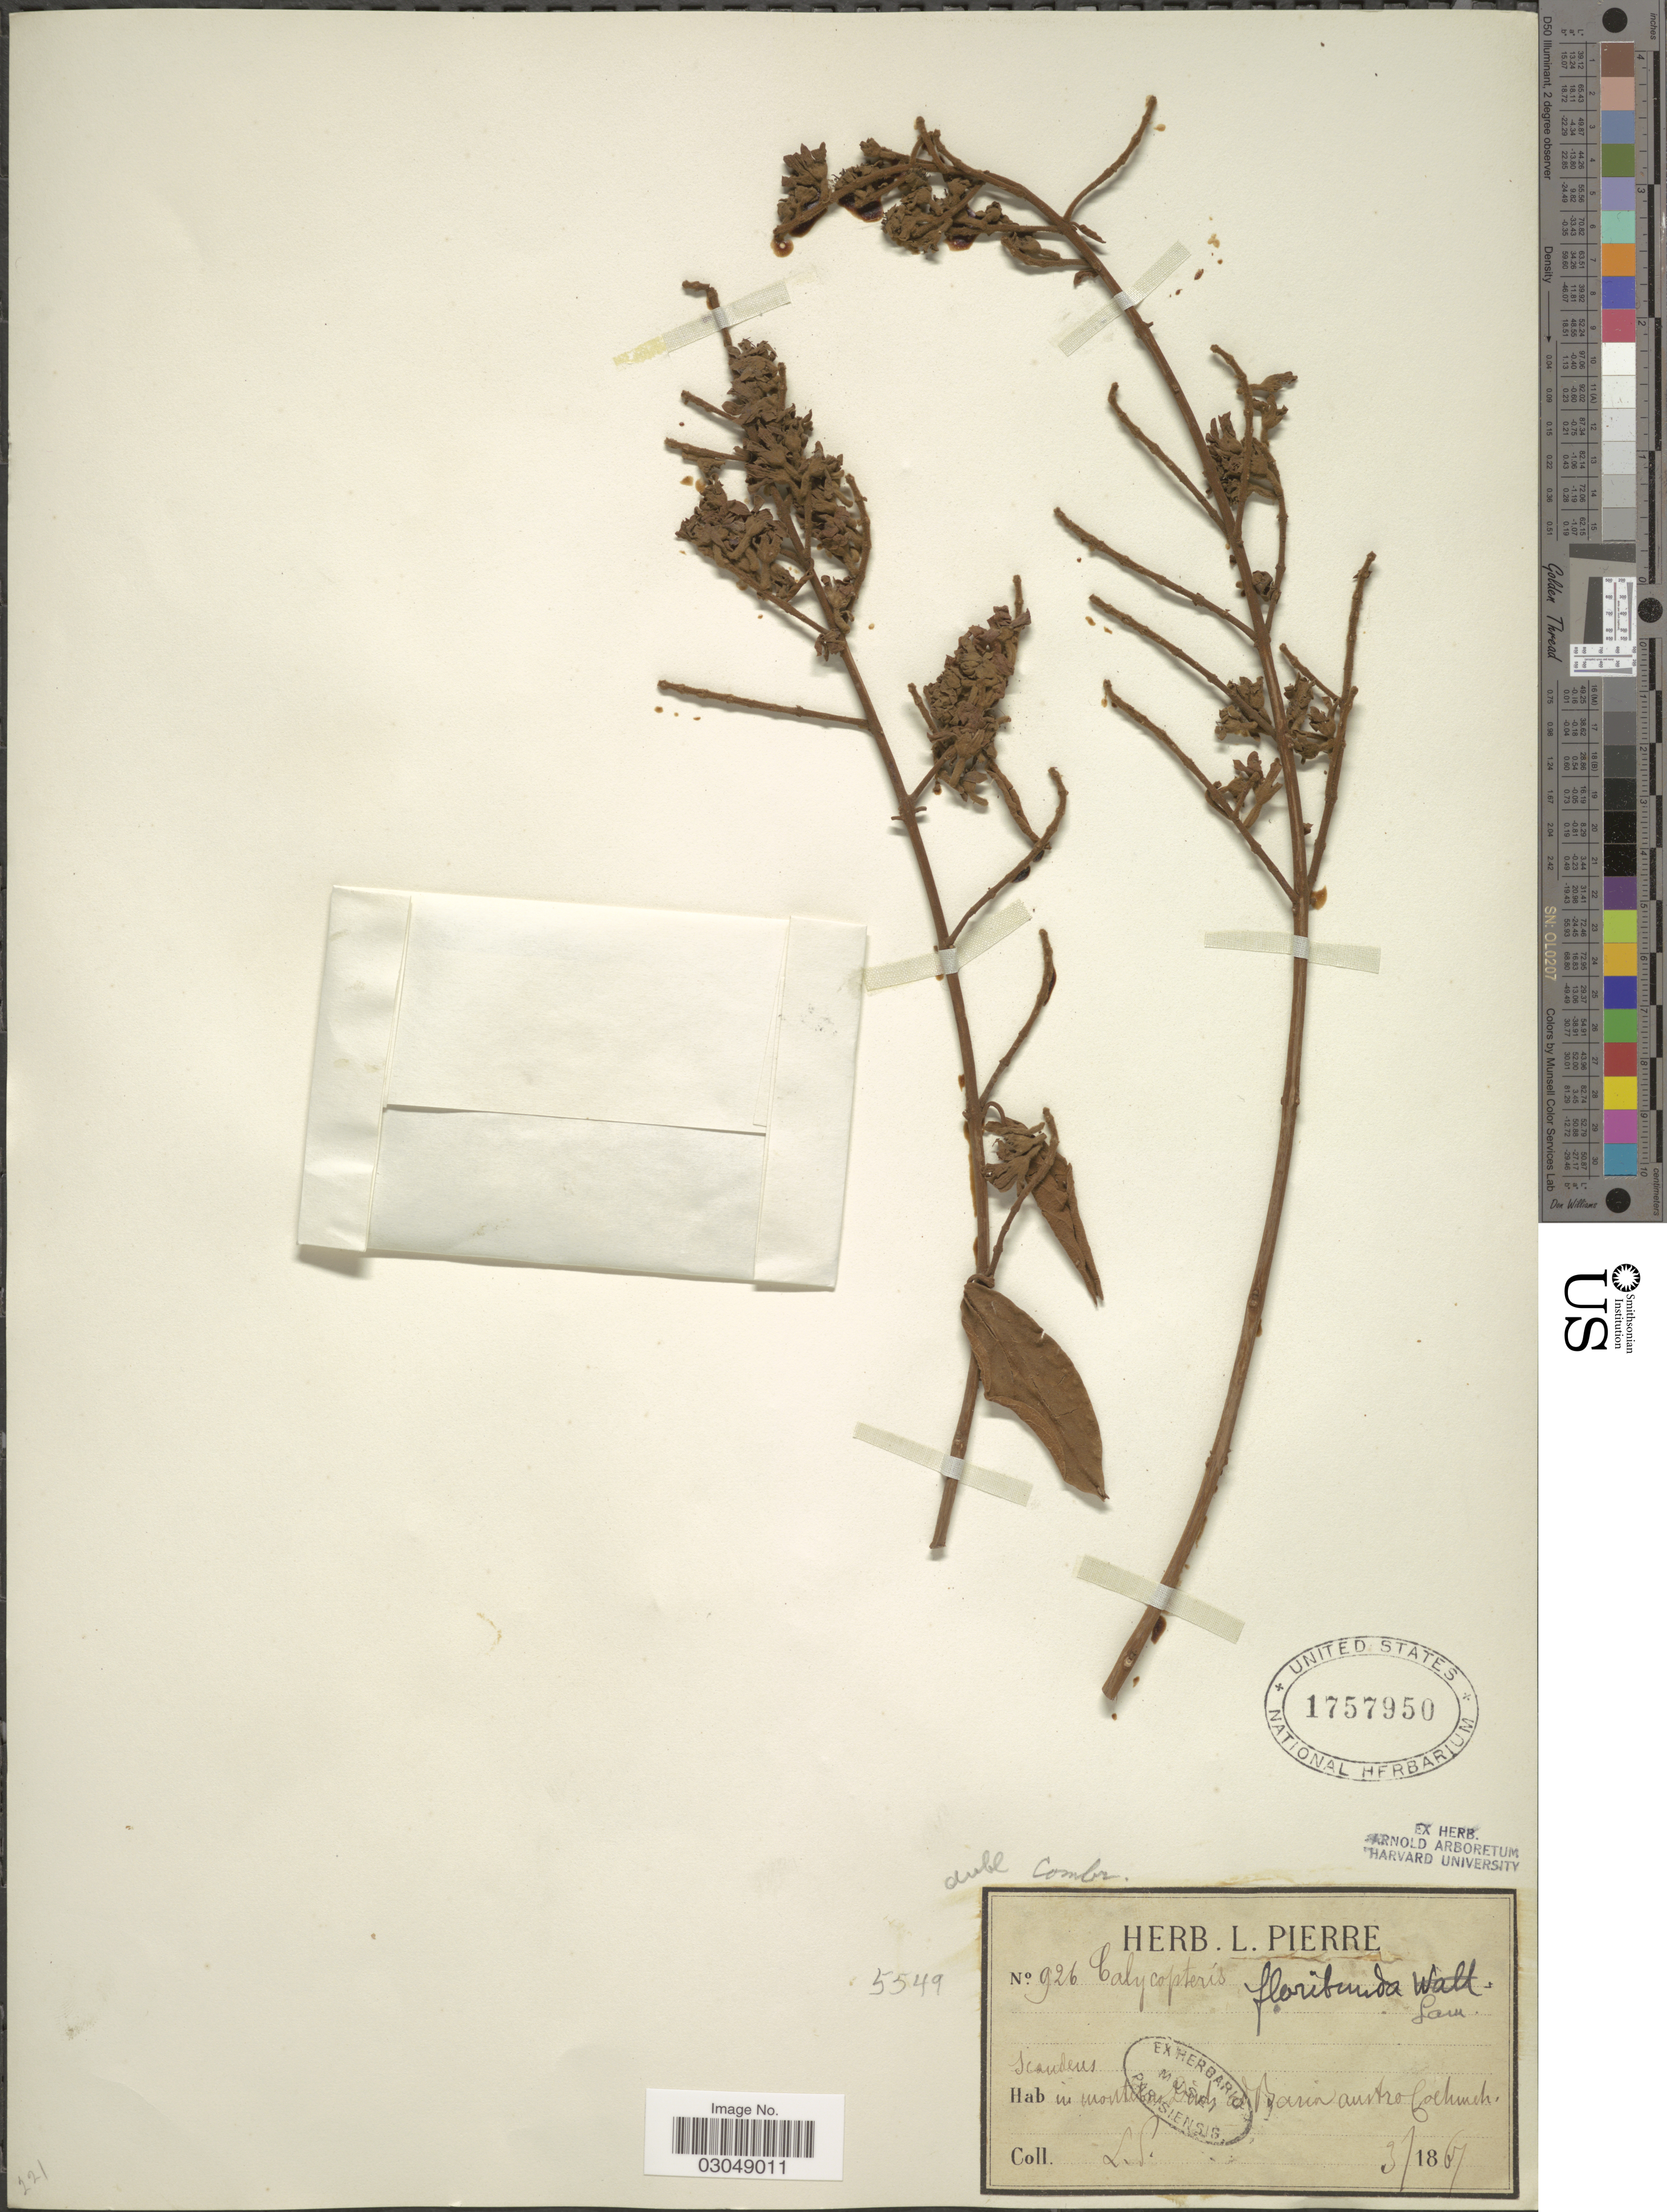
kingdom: Plantae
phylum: Tracheophyta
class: Magnoliopsida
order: Myrtales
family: Combretaceae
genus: Getonia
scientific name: Getonia floribunda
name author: Roxb.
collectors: L. Pierre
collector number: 926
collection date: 1867-03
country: Vietnam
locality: In montibus [illegible text] Baria astro Cochinch.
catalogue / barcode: US 1757950